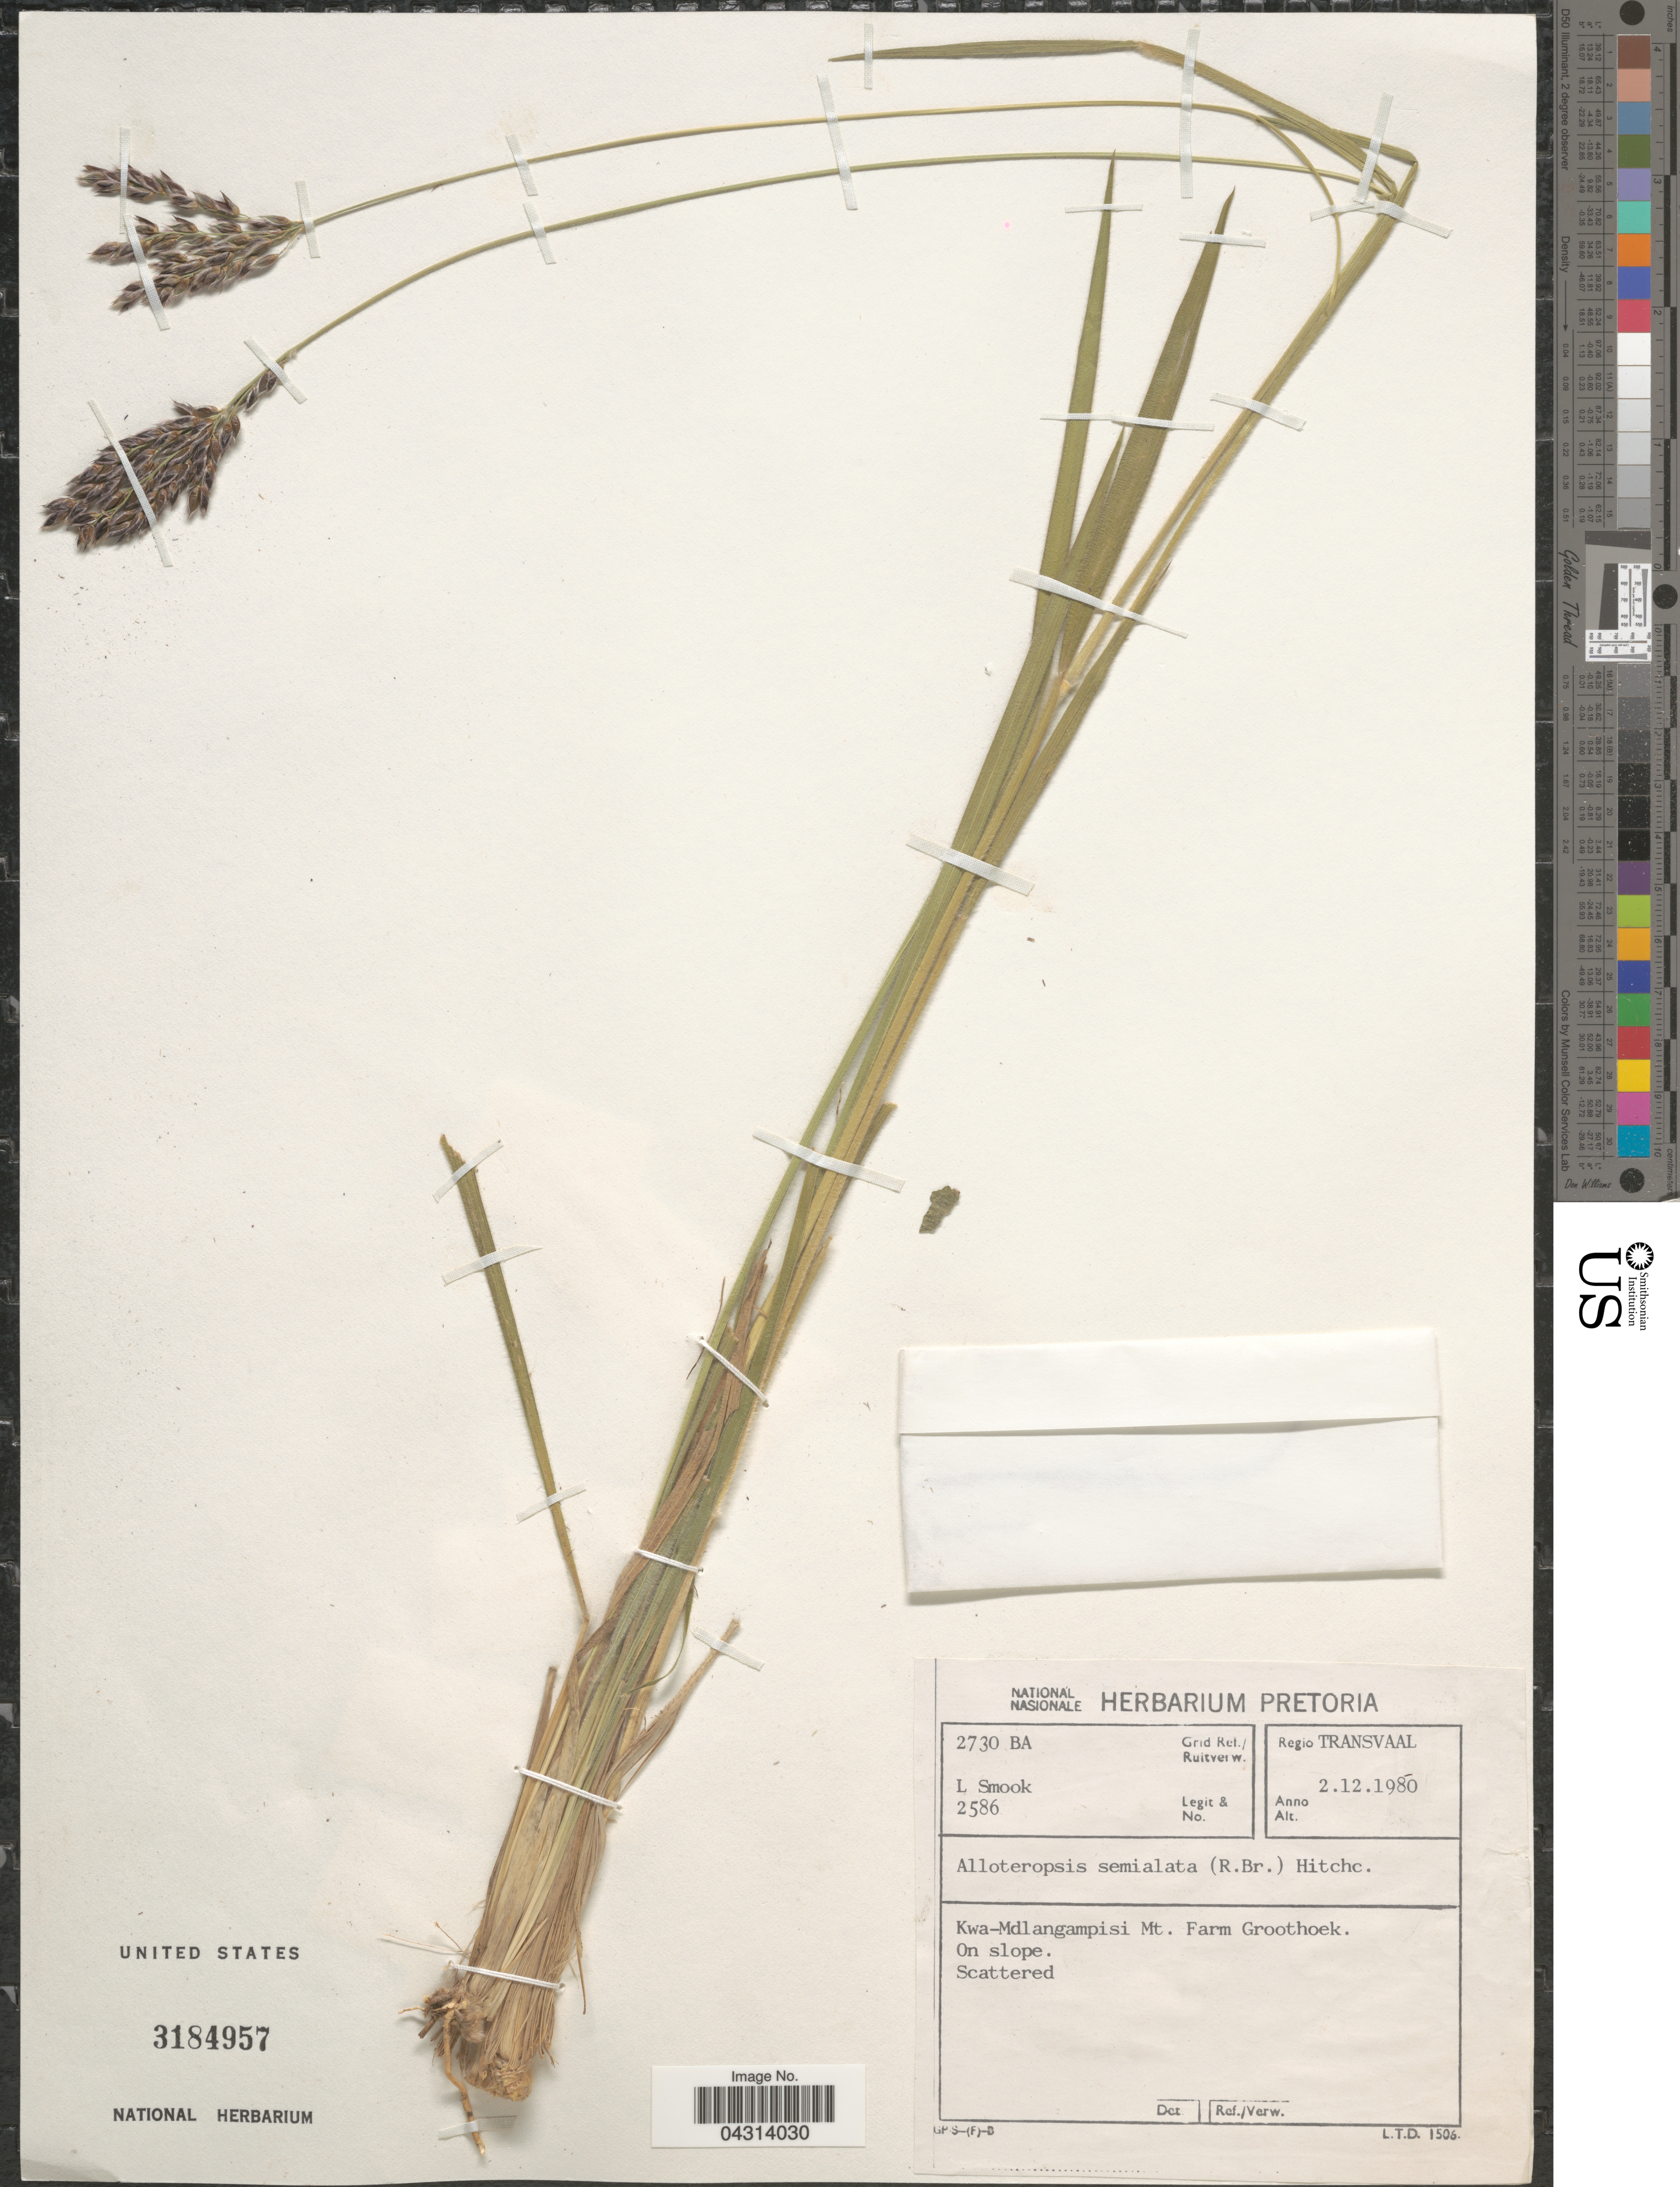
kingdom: Plantae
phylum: Tracheophyta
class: Liliopsida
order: Poales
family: Poaceae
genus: Alloteropsis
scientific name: Alloteropsis semialata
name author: (R. Br.) Hitchc.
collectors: L. Smook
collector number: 2586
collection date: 1980-12-02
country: South Africa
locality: Grid Ref./Ruitverw. 2730 BA. Regio Transvaal. Kwa-Mdlangampisi Mt. Farm Groothoek. On slope.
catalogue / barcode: US 3184957